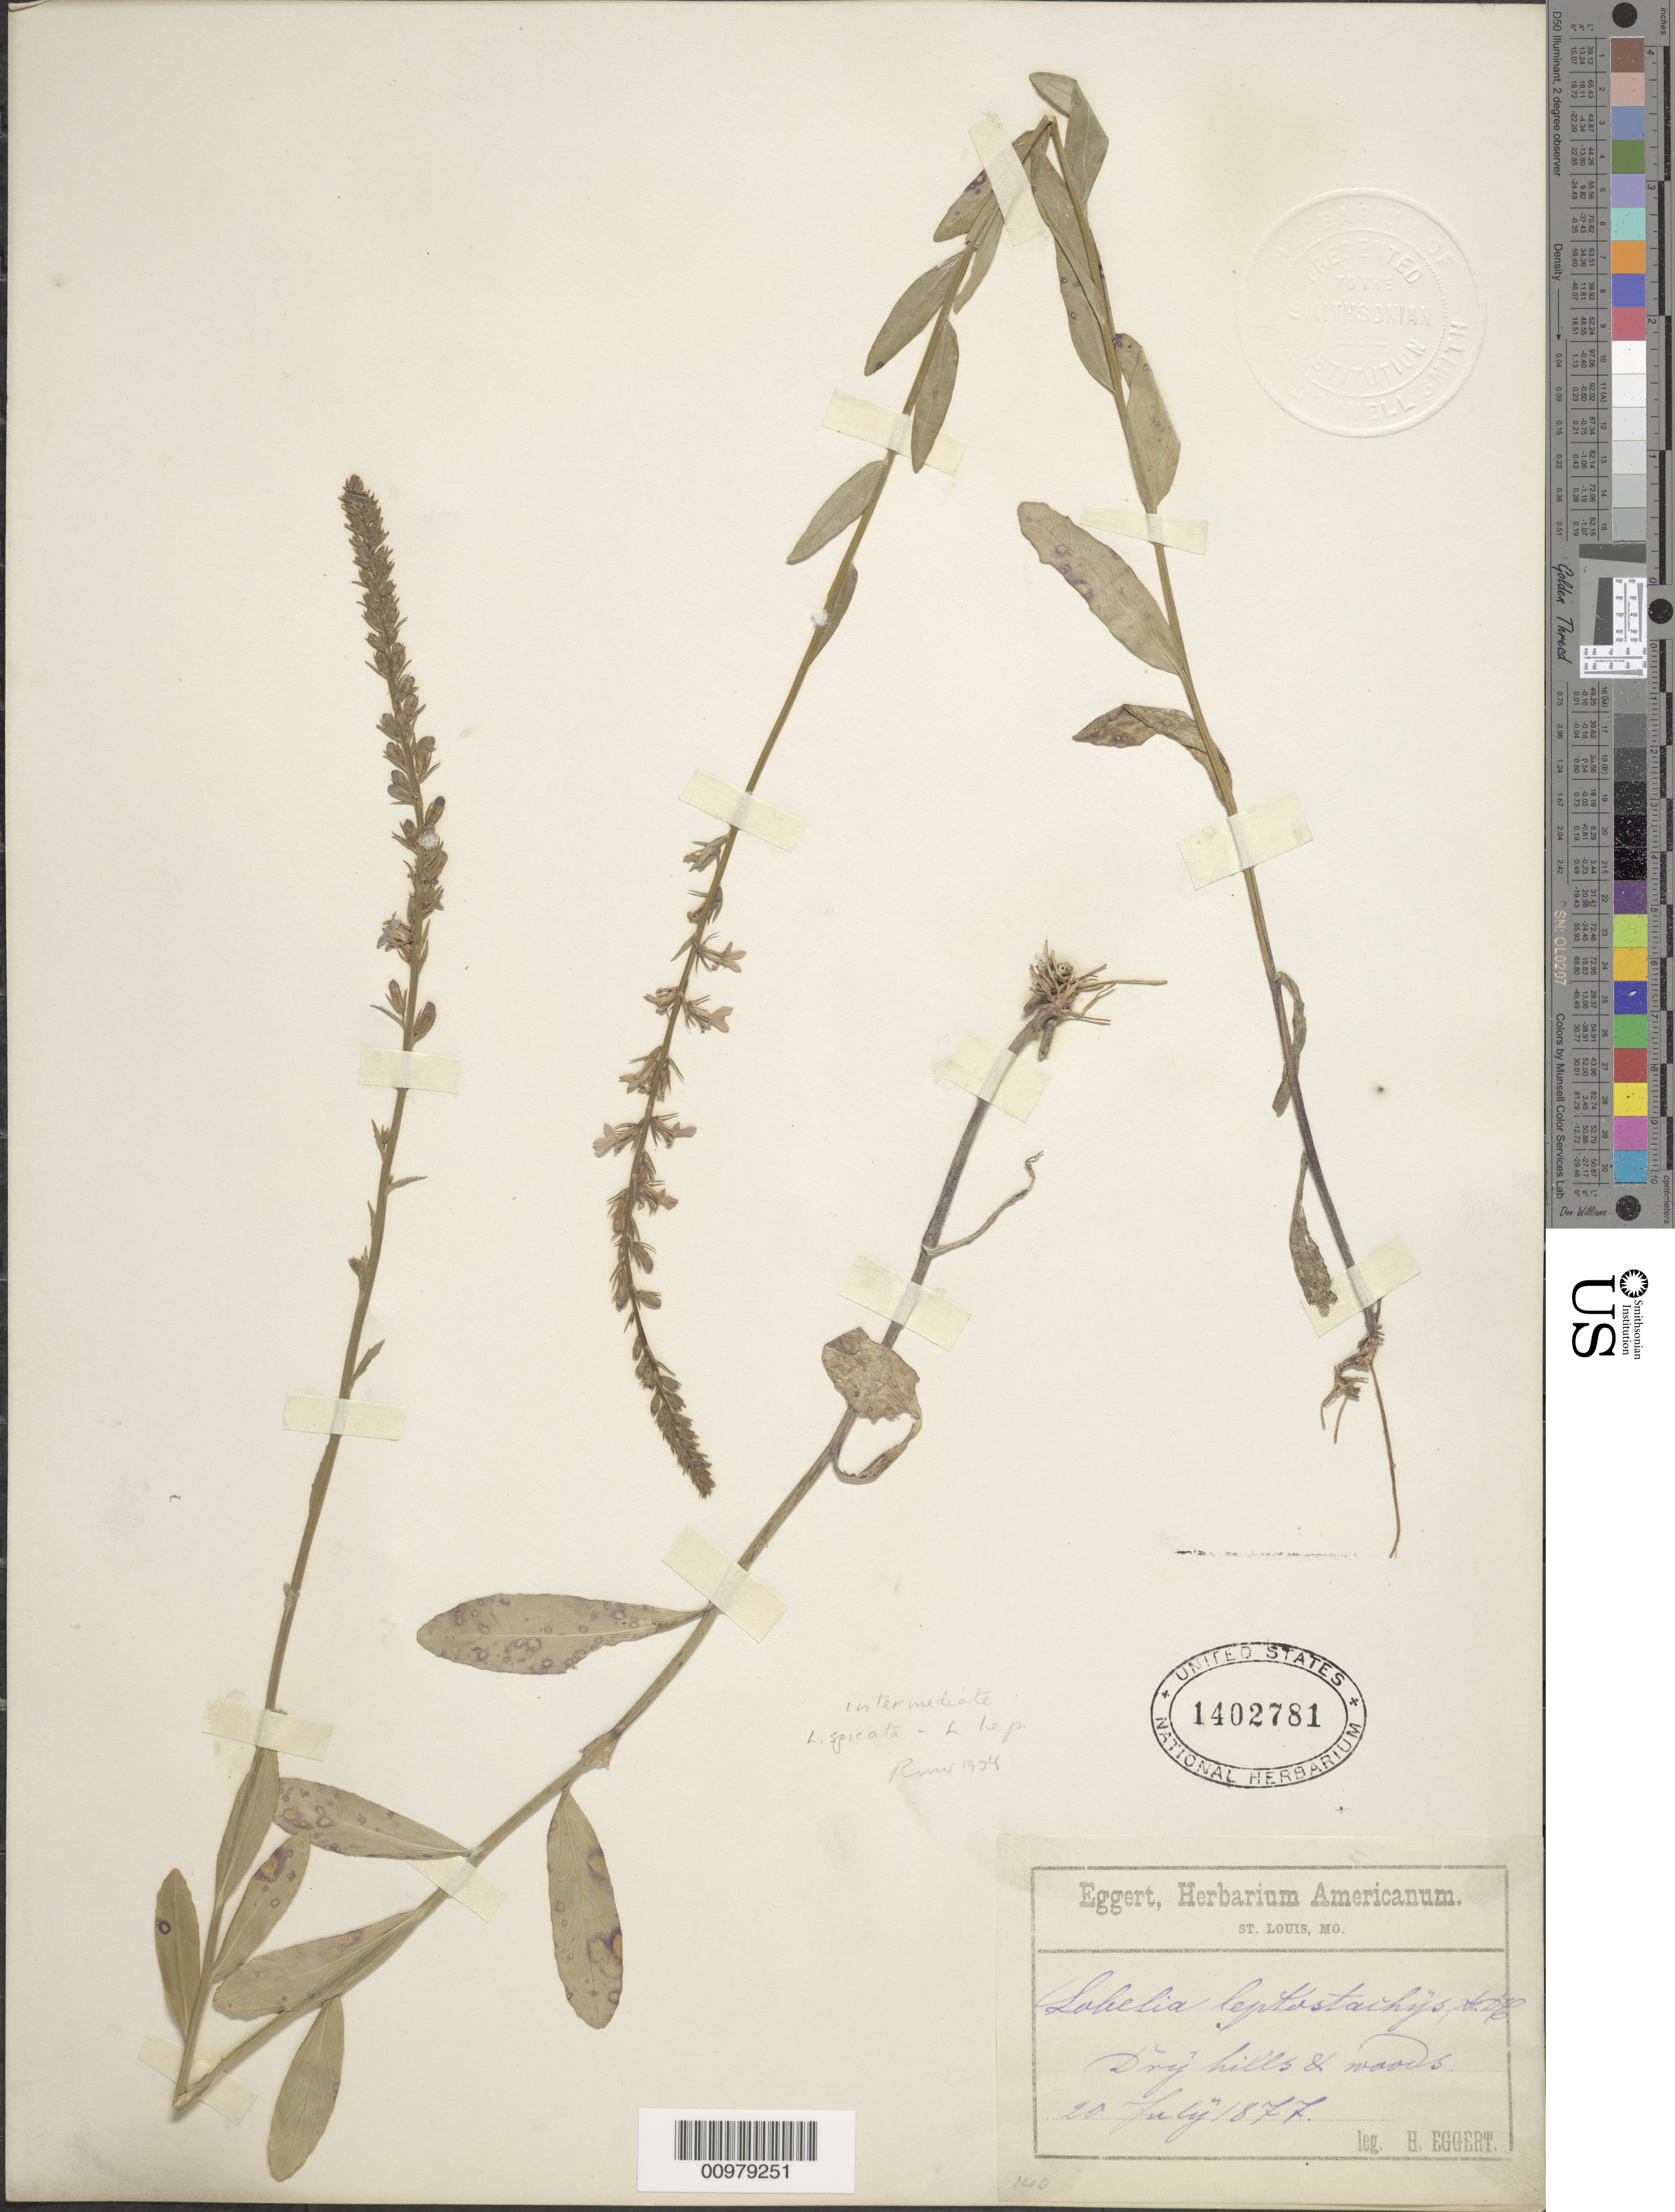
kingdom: Plantae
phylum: Tracheophyta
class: Magnoliopsida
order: Asterales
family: Campanulaceae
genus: Lobelia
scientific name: Lobelia spicata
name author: Lam.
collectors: H. Eggert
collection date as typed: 20 Jul 1877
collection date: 1877-07-20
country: United States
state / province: Missouri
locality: St. Louis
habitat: dry hills and woods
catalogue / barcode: US 1402781